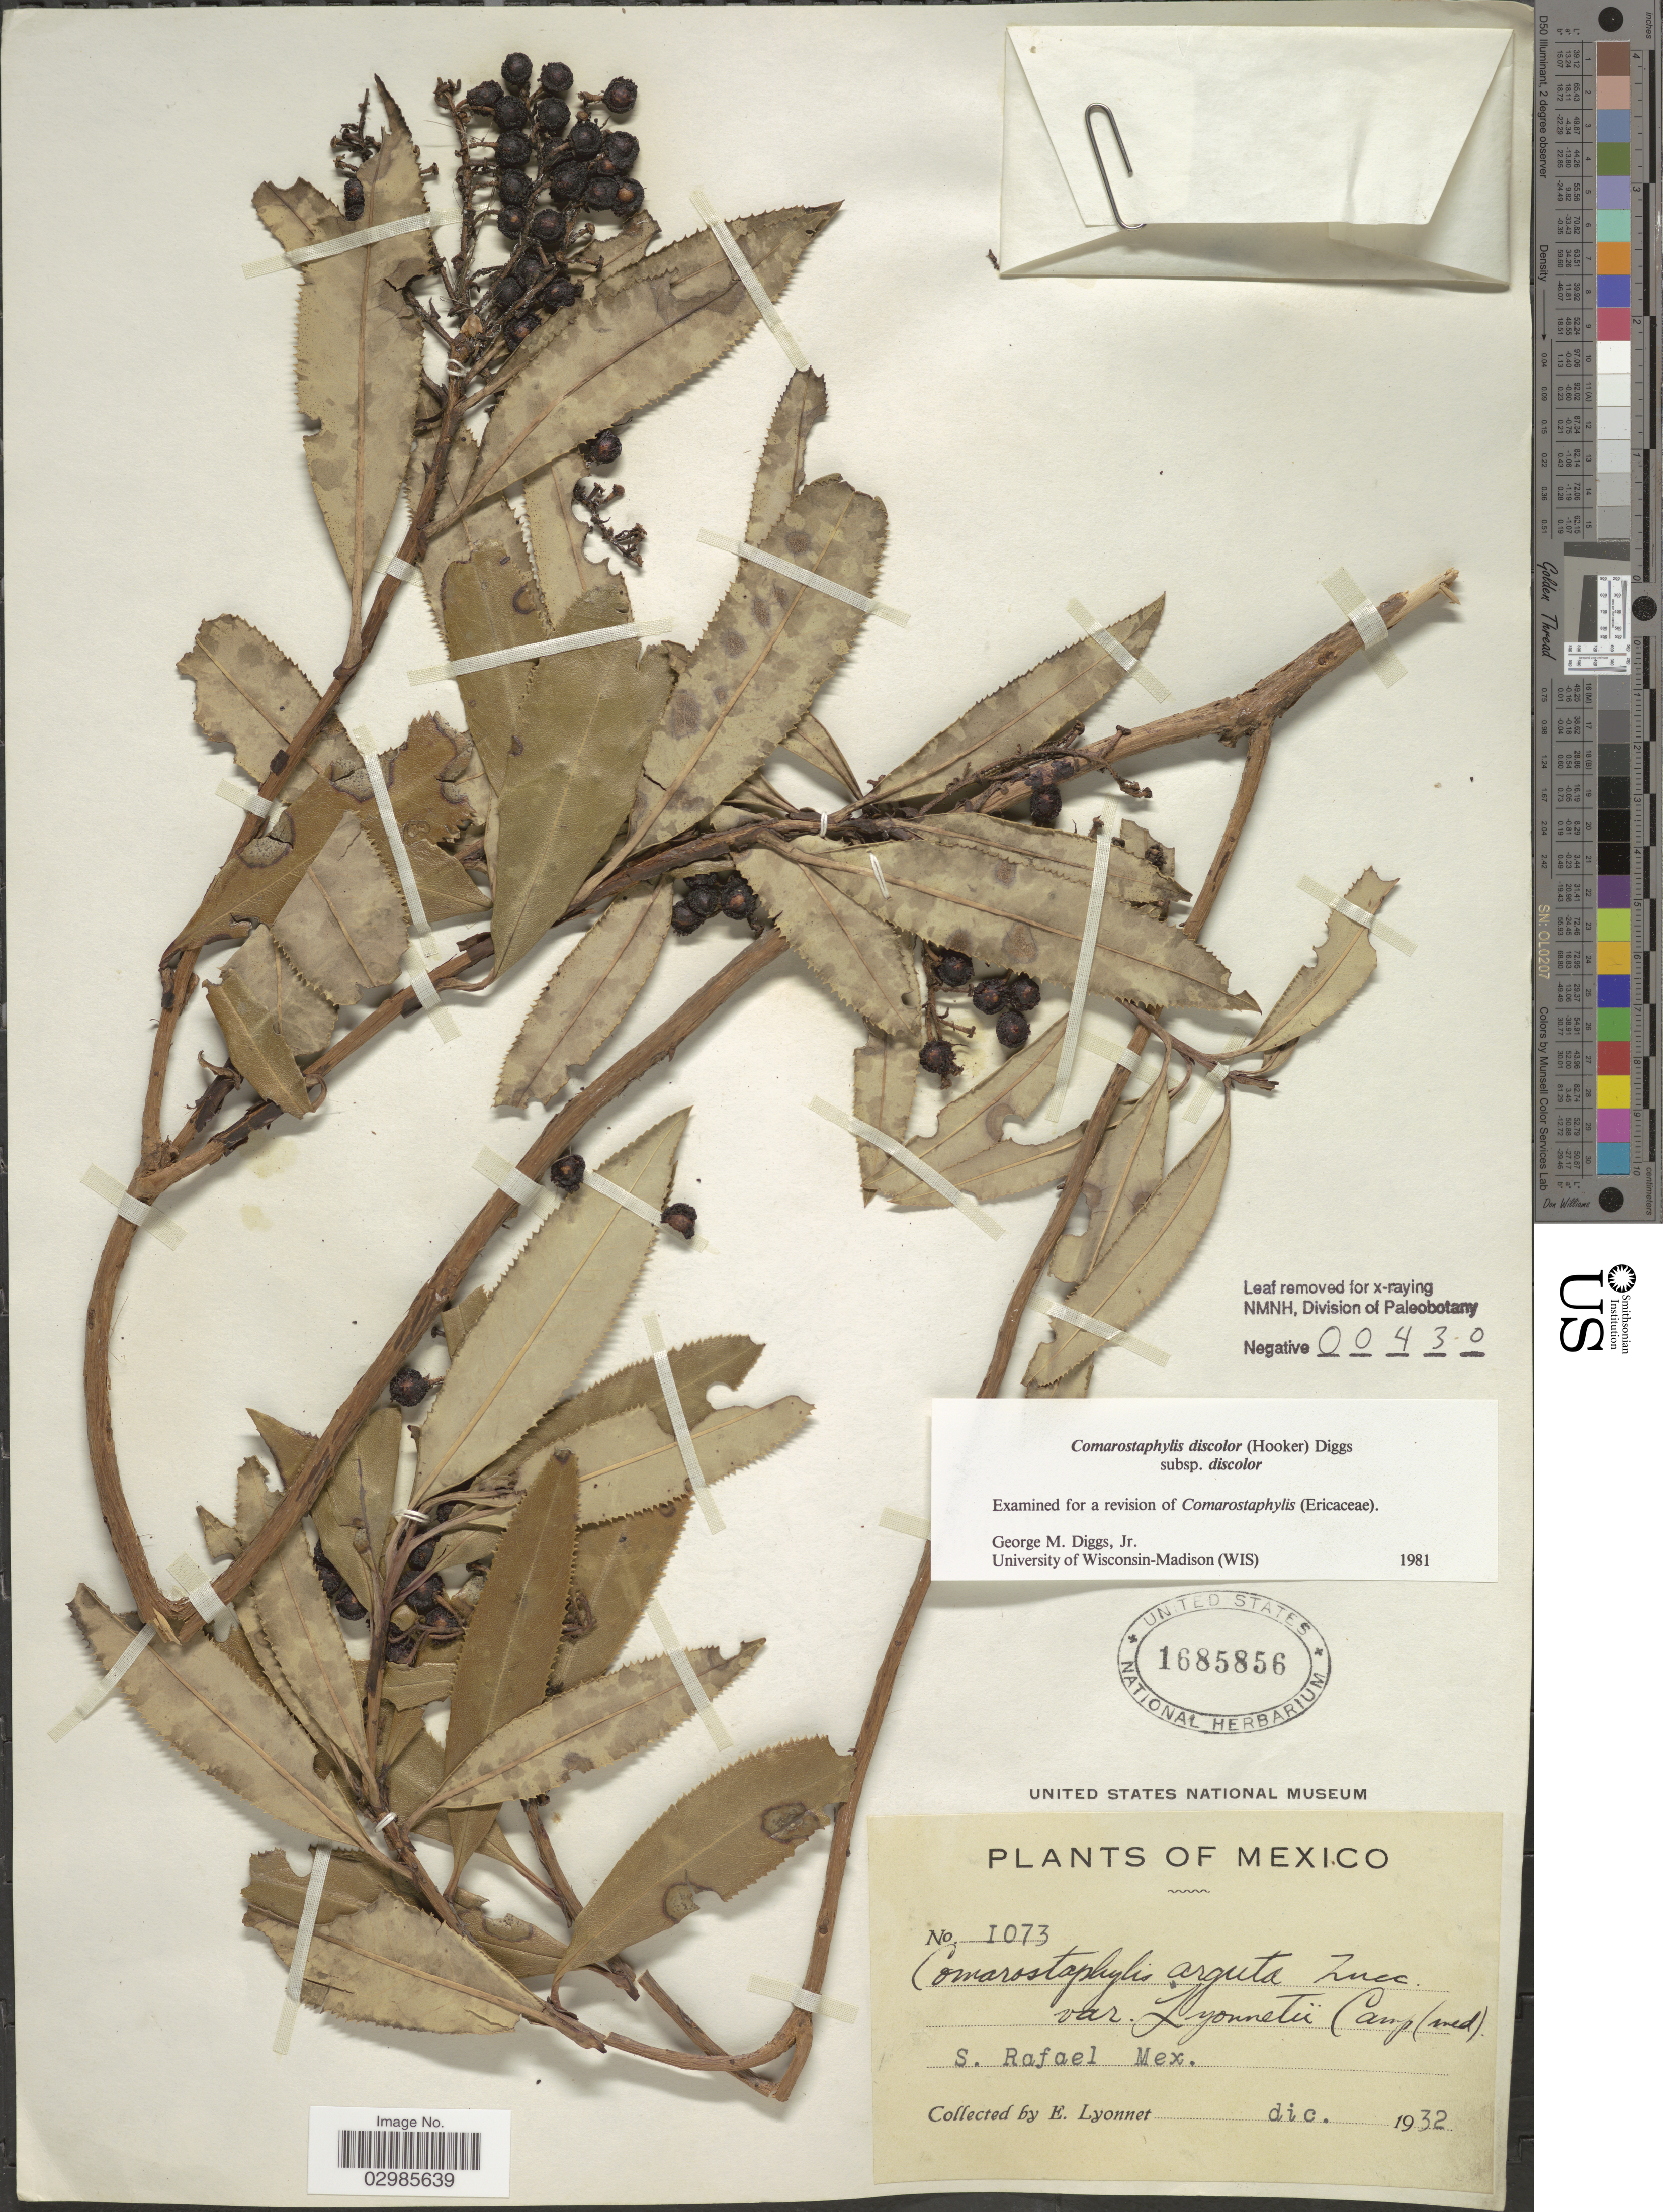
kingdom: Plantae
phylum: Tracheophyta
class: Magnoliopsida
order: Ericales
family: Ericaceae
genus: Comarostaphylis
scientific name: Comarostaphylis discolor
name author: (Hook.) Diggs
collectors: E. Lyonnet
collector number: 1073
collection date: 1932-12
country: Mexico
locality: S. Rafael, Mex.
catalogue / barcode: US 1685856